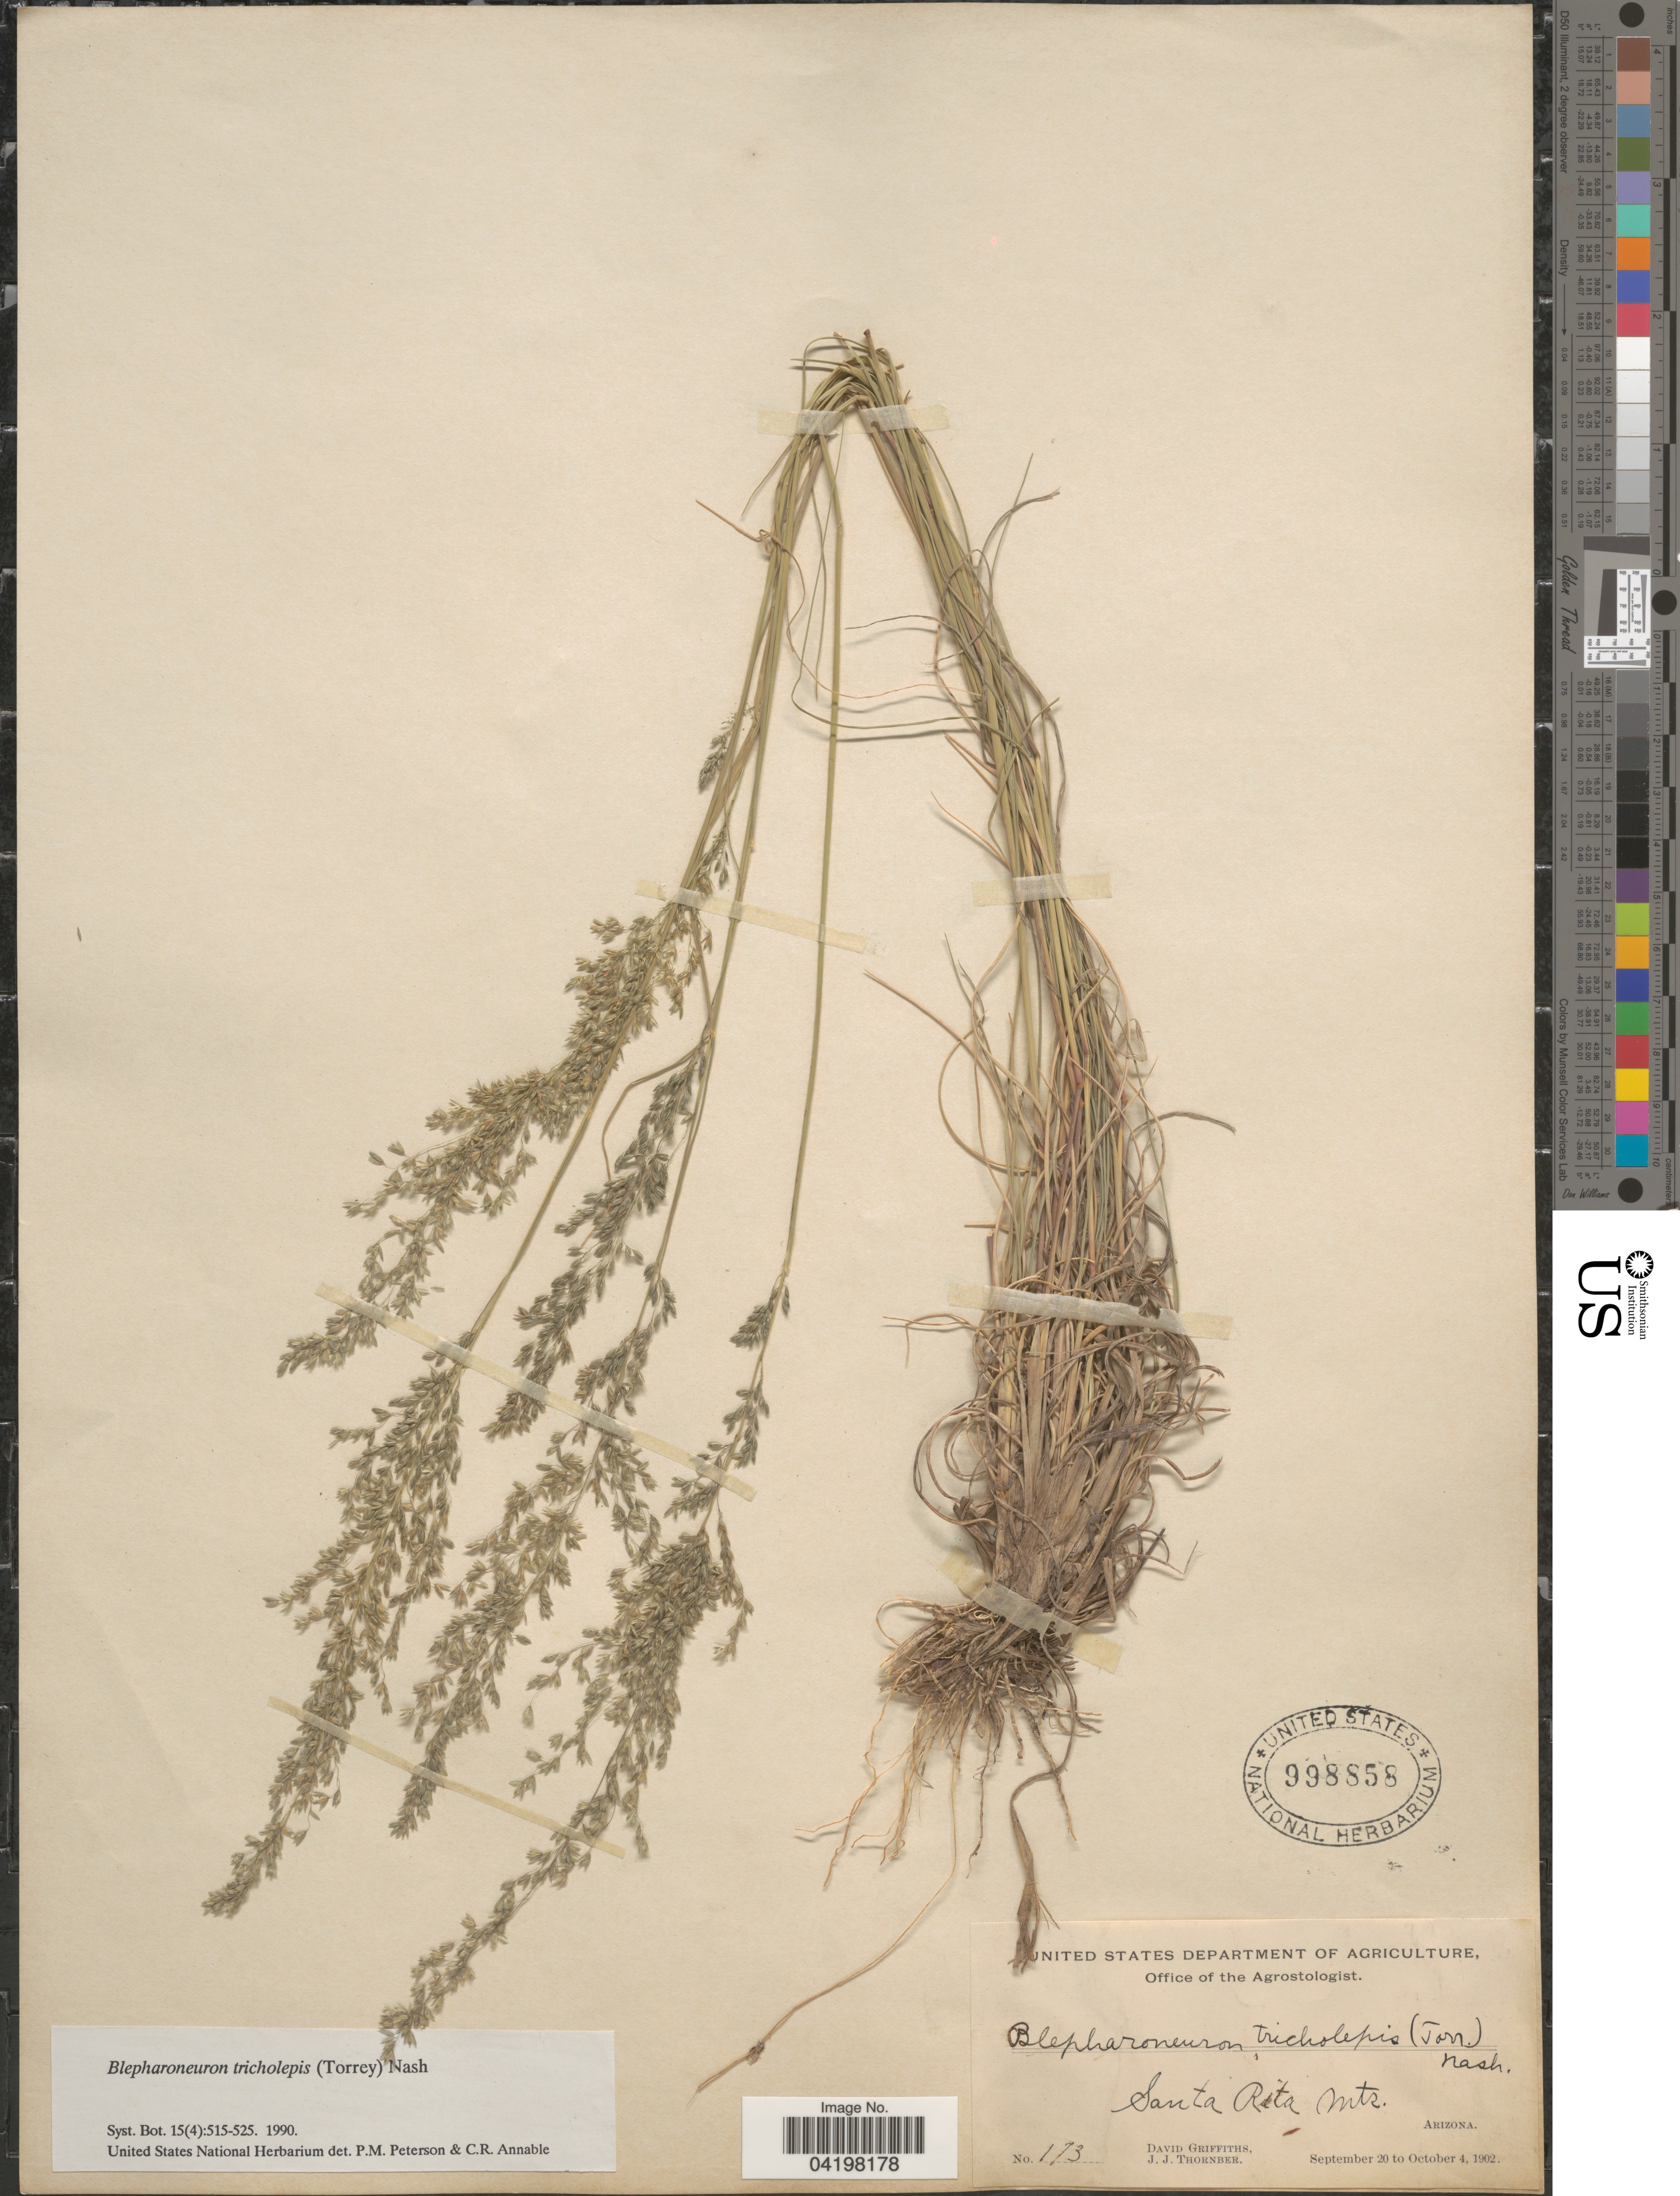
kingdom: Plantae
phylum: Tracheophyta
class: Liliopsida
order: Poales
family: Poaceae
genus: Muhlenbergia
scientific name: Muhlenbergia tricholepis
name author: (Torr.) Columbus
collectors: D. Griffiths & J. Thornber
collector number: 173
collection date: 1902-09-20/1902-10-04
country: United States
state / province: Arizona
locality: Santa Rita Mts.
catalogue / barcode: US 998858